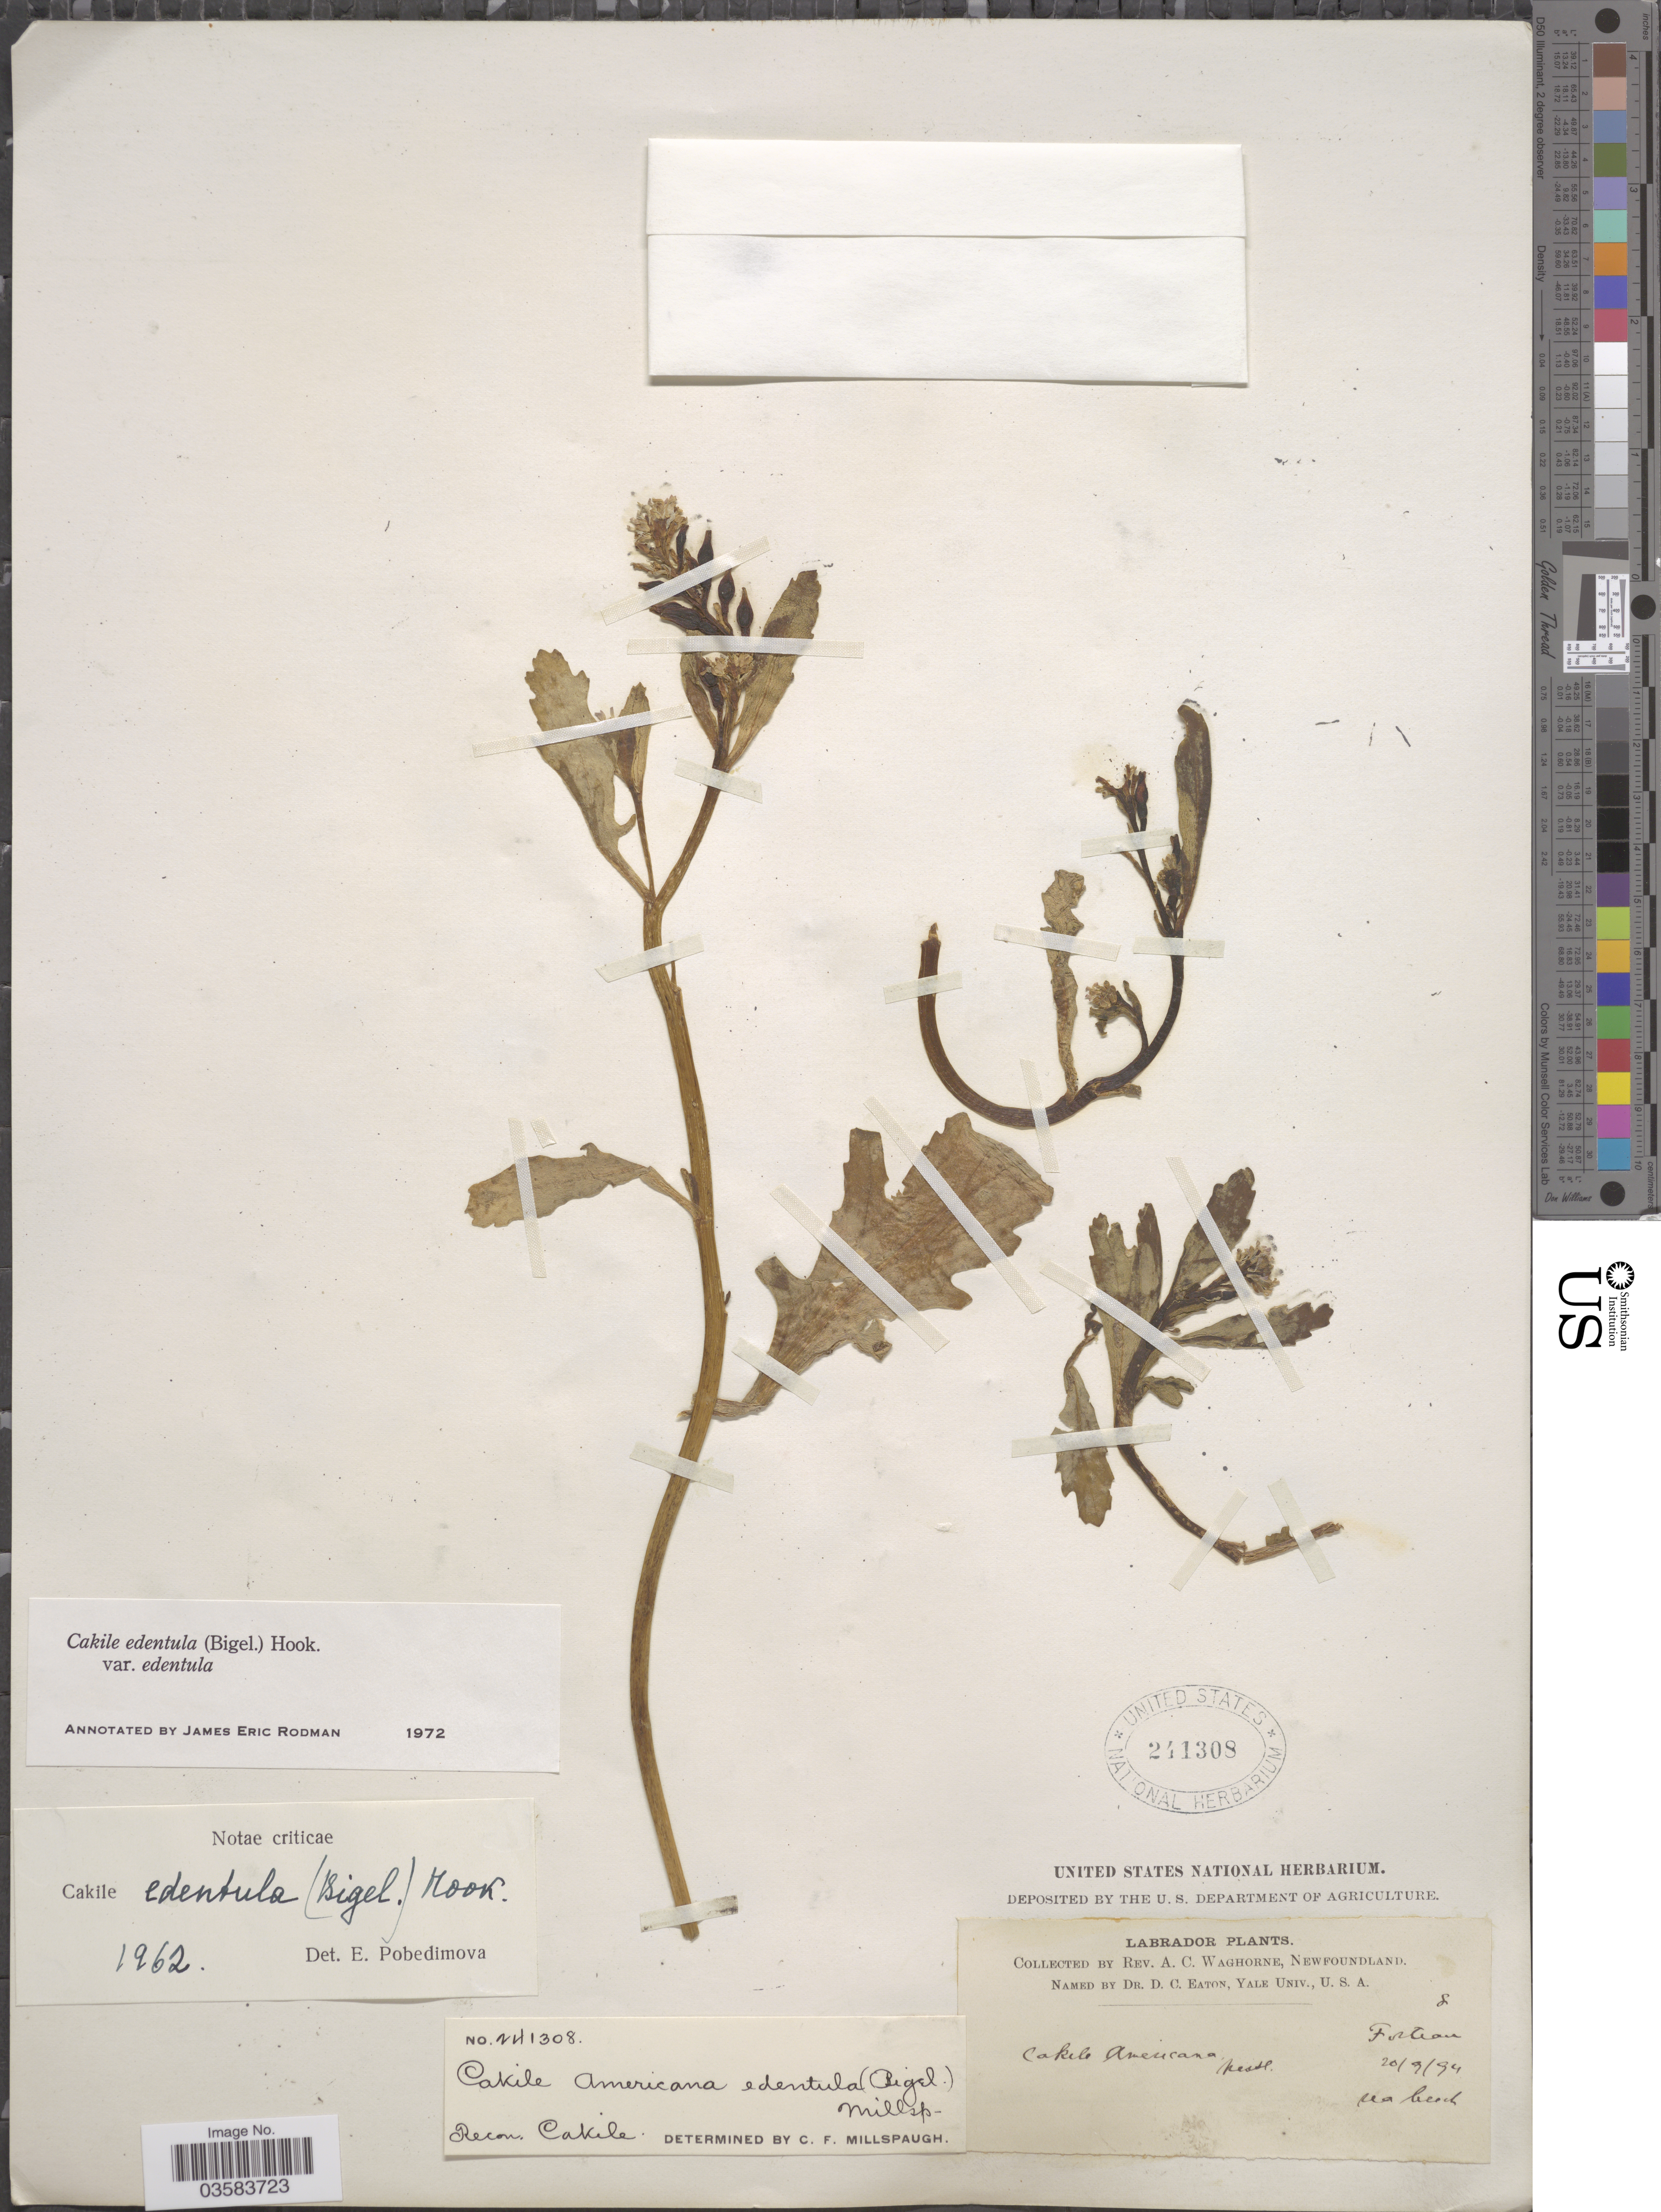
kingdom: Plantae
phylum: Tracheophyta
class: Magnoliopsida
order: Brassicales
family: Brassicaceae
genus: Cakile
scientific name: Cakile edentula var. edentula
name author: (Bigelow) Hook.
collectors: A. Waghorne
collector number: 8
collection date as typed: Transcribed d/m/y: 20/9/94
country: Canada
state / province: Newfoundland and Labrador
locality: Labrador. Forteau.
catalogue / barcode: US 241308